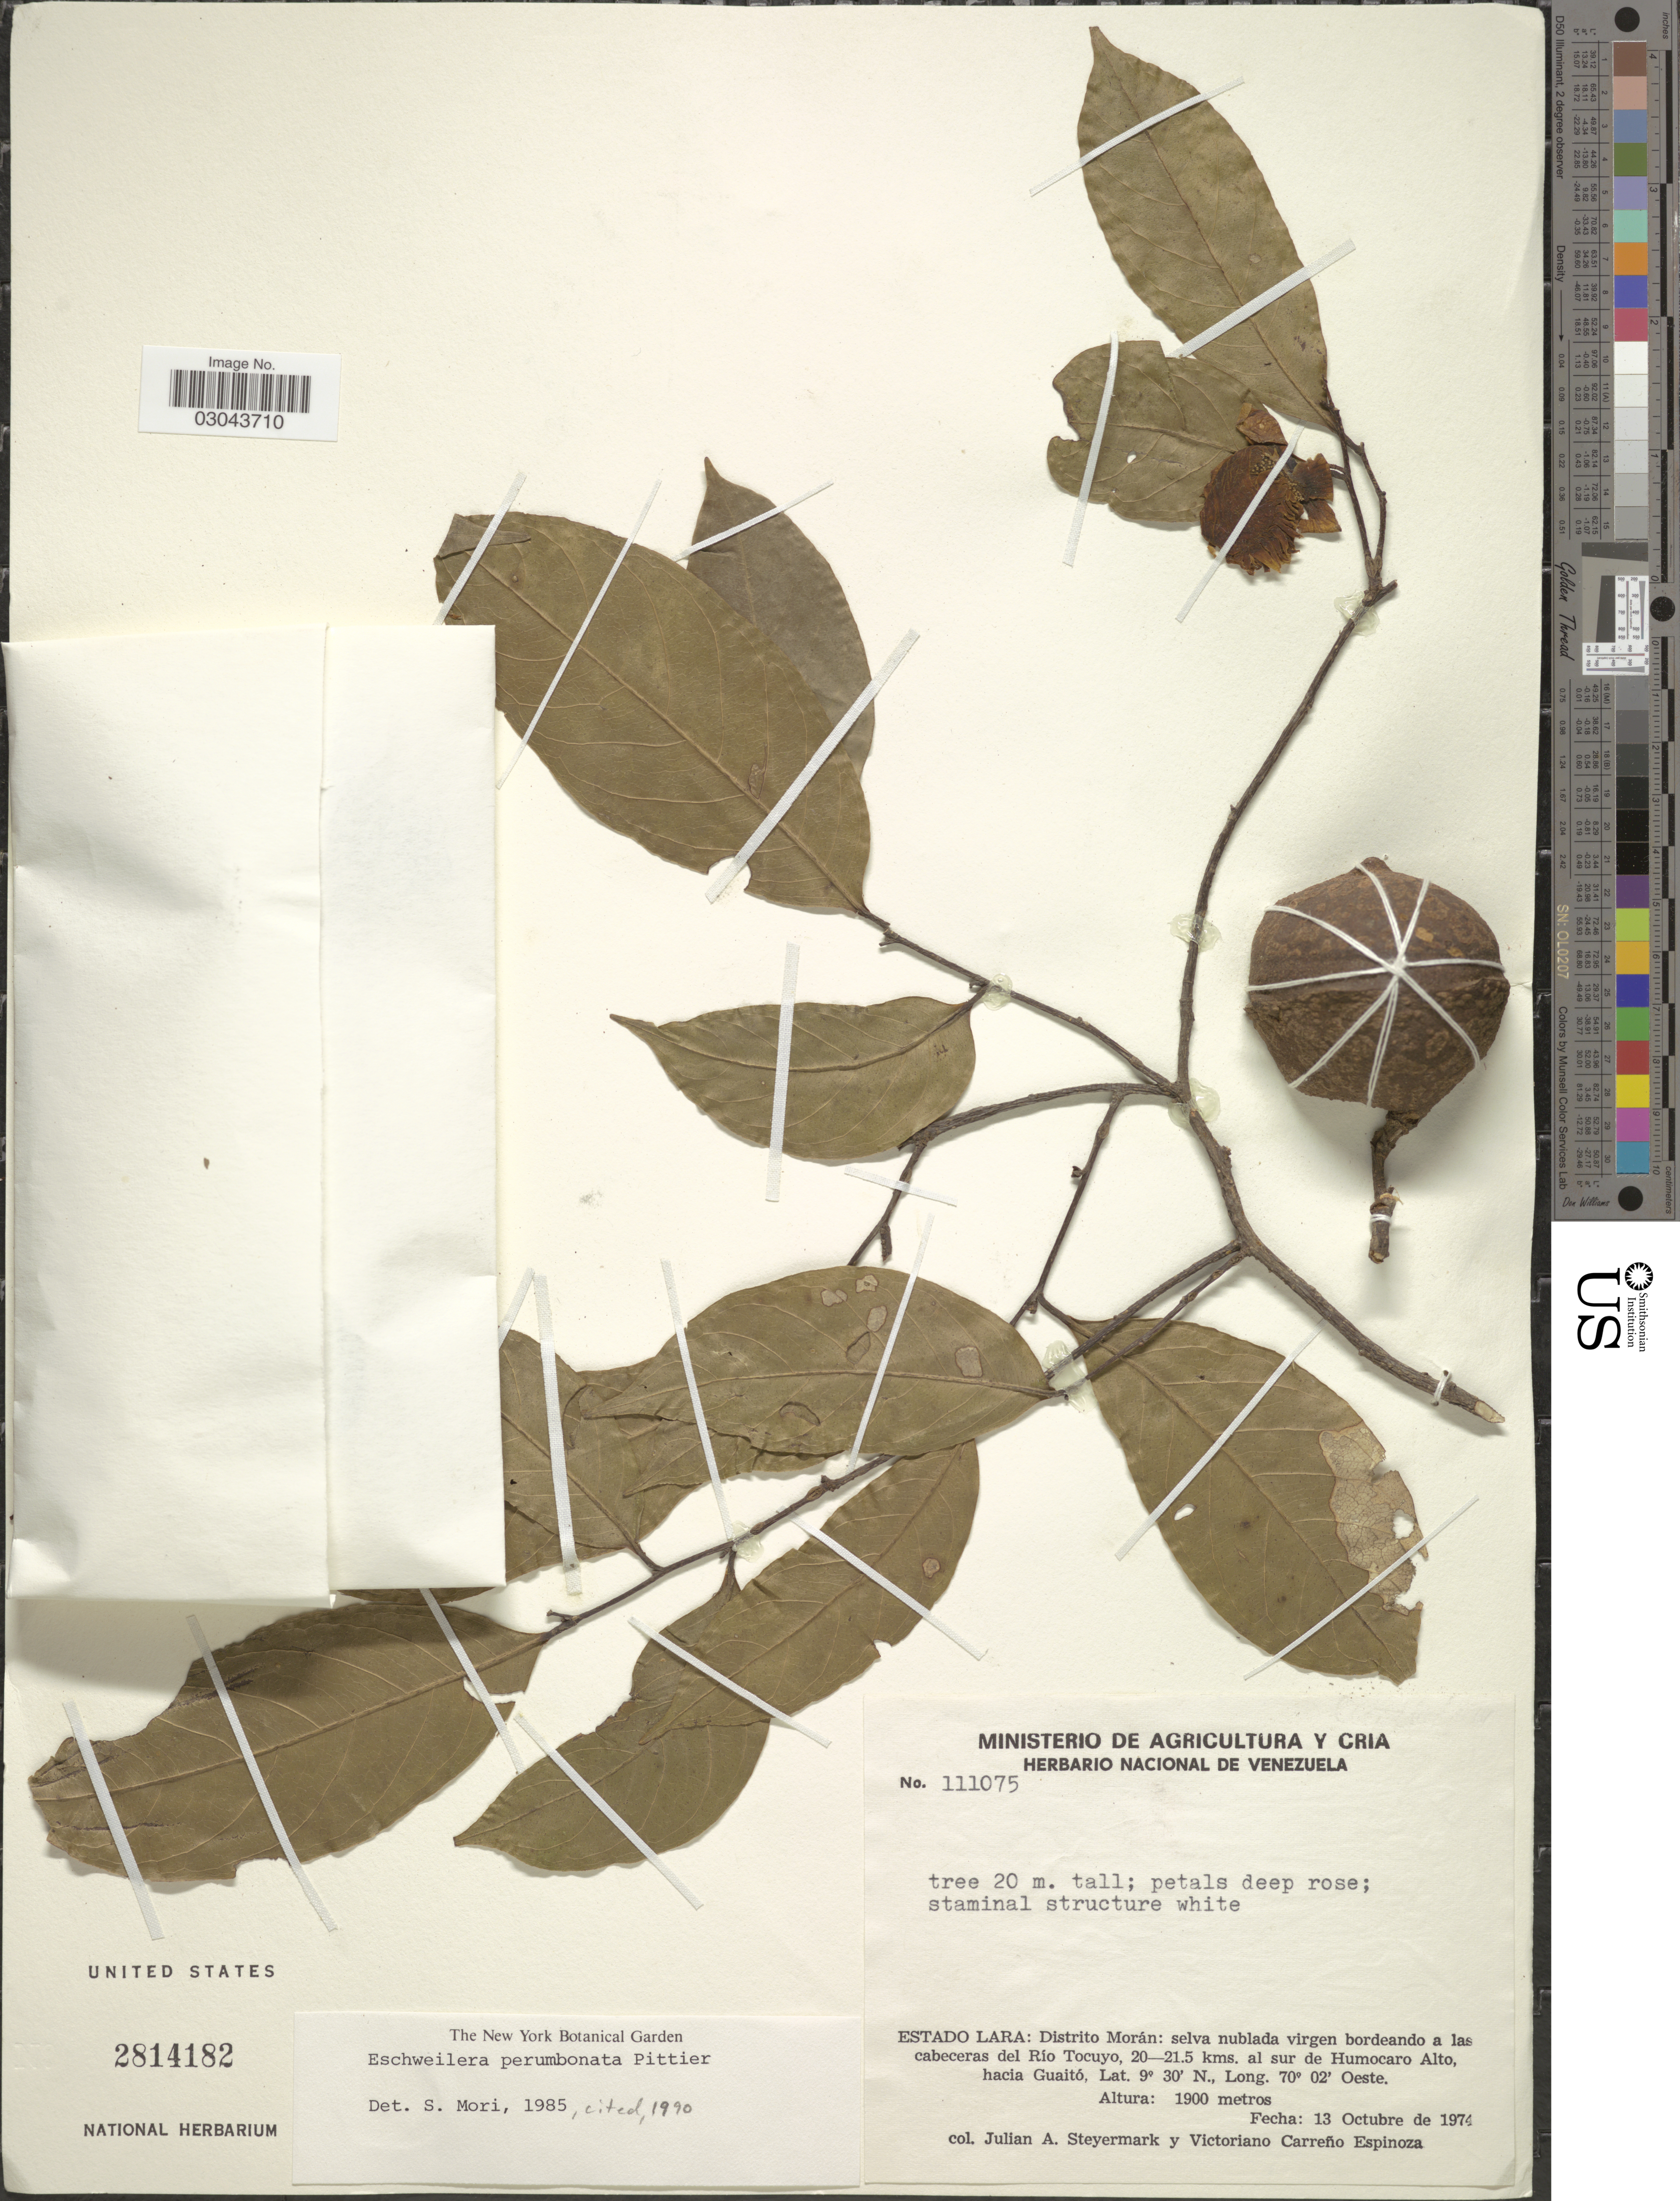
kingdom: Plantae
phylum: Tracheophyta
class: Magnoliopsida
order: Ericales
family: Lecythidaceae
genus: Eschweilera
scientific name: Eschweilera perumbonata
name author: Pittier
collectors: J. Steyermark & V. Carreño E.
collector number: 111075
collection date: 1974-10-13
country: Venezuela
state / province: Lara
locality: Distrito Morán: selva nublada virgen bordeando a las cabeceras del Río Tocuyo, 20-21.5 kms. al sur de Humocaro Alto, hacia Guaitó.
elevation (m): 1900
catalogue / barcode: US 2814182